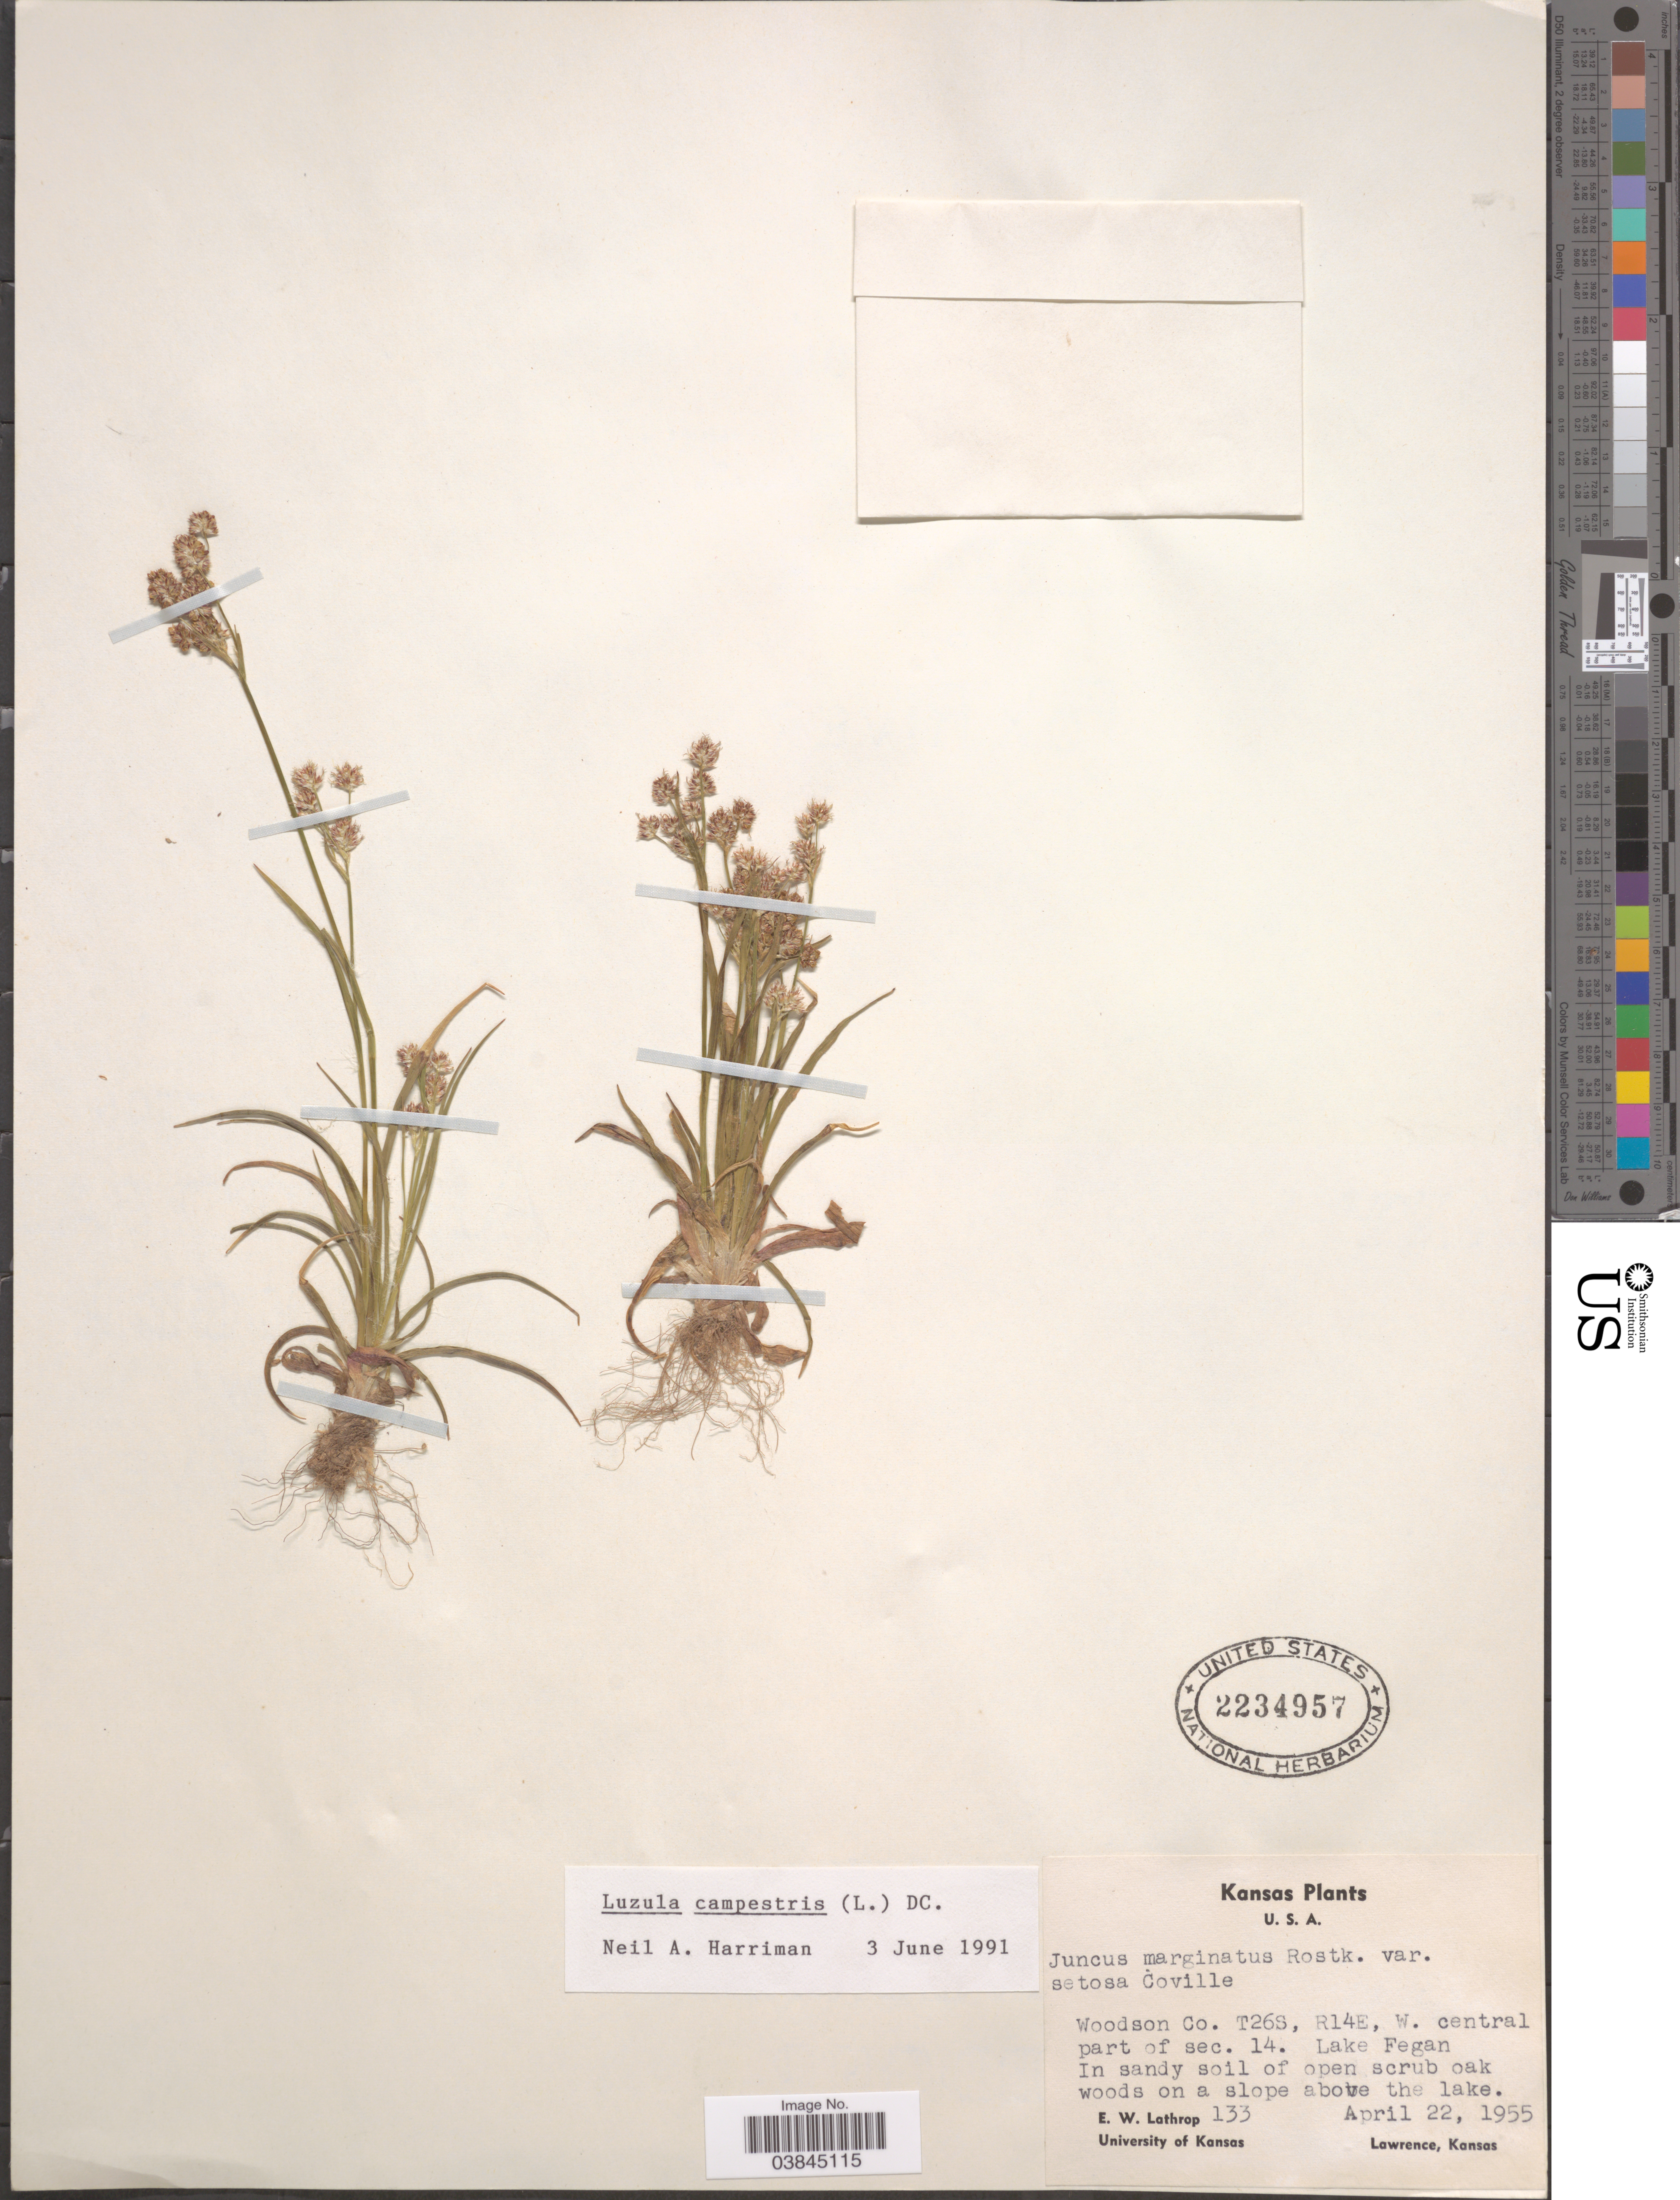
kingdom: Plantae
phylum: Tracheophyta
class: Liliopsida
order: Poales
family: Juncaceae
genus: Luzula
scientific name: Luzula campestris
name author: (L.) DC.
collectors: E. W. Lathrop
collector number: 133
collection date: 1955-04-22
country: United States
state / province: Kansas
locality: Woodson Co. T26S, R14E, W. central part of sec. 14. Lake Fegan.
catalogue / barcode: US 2234957